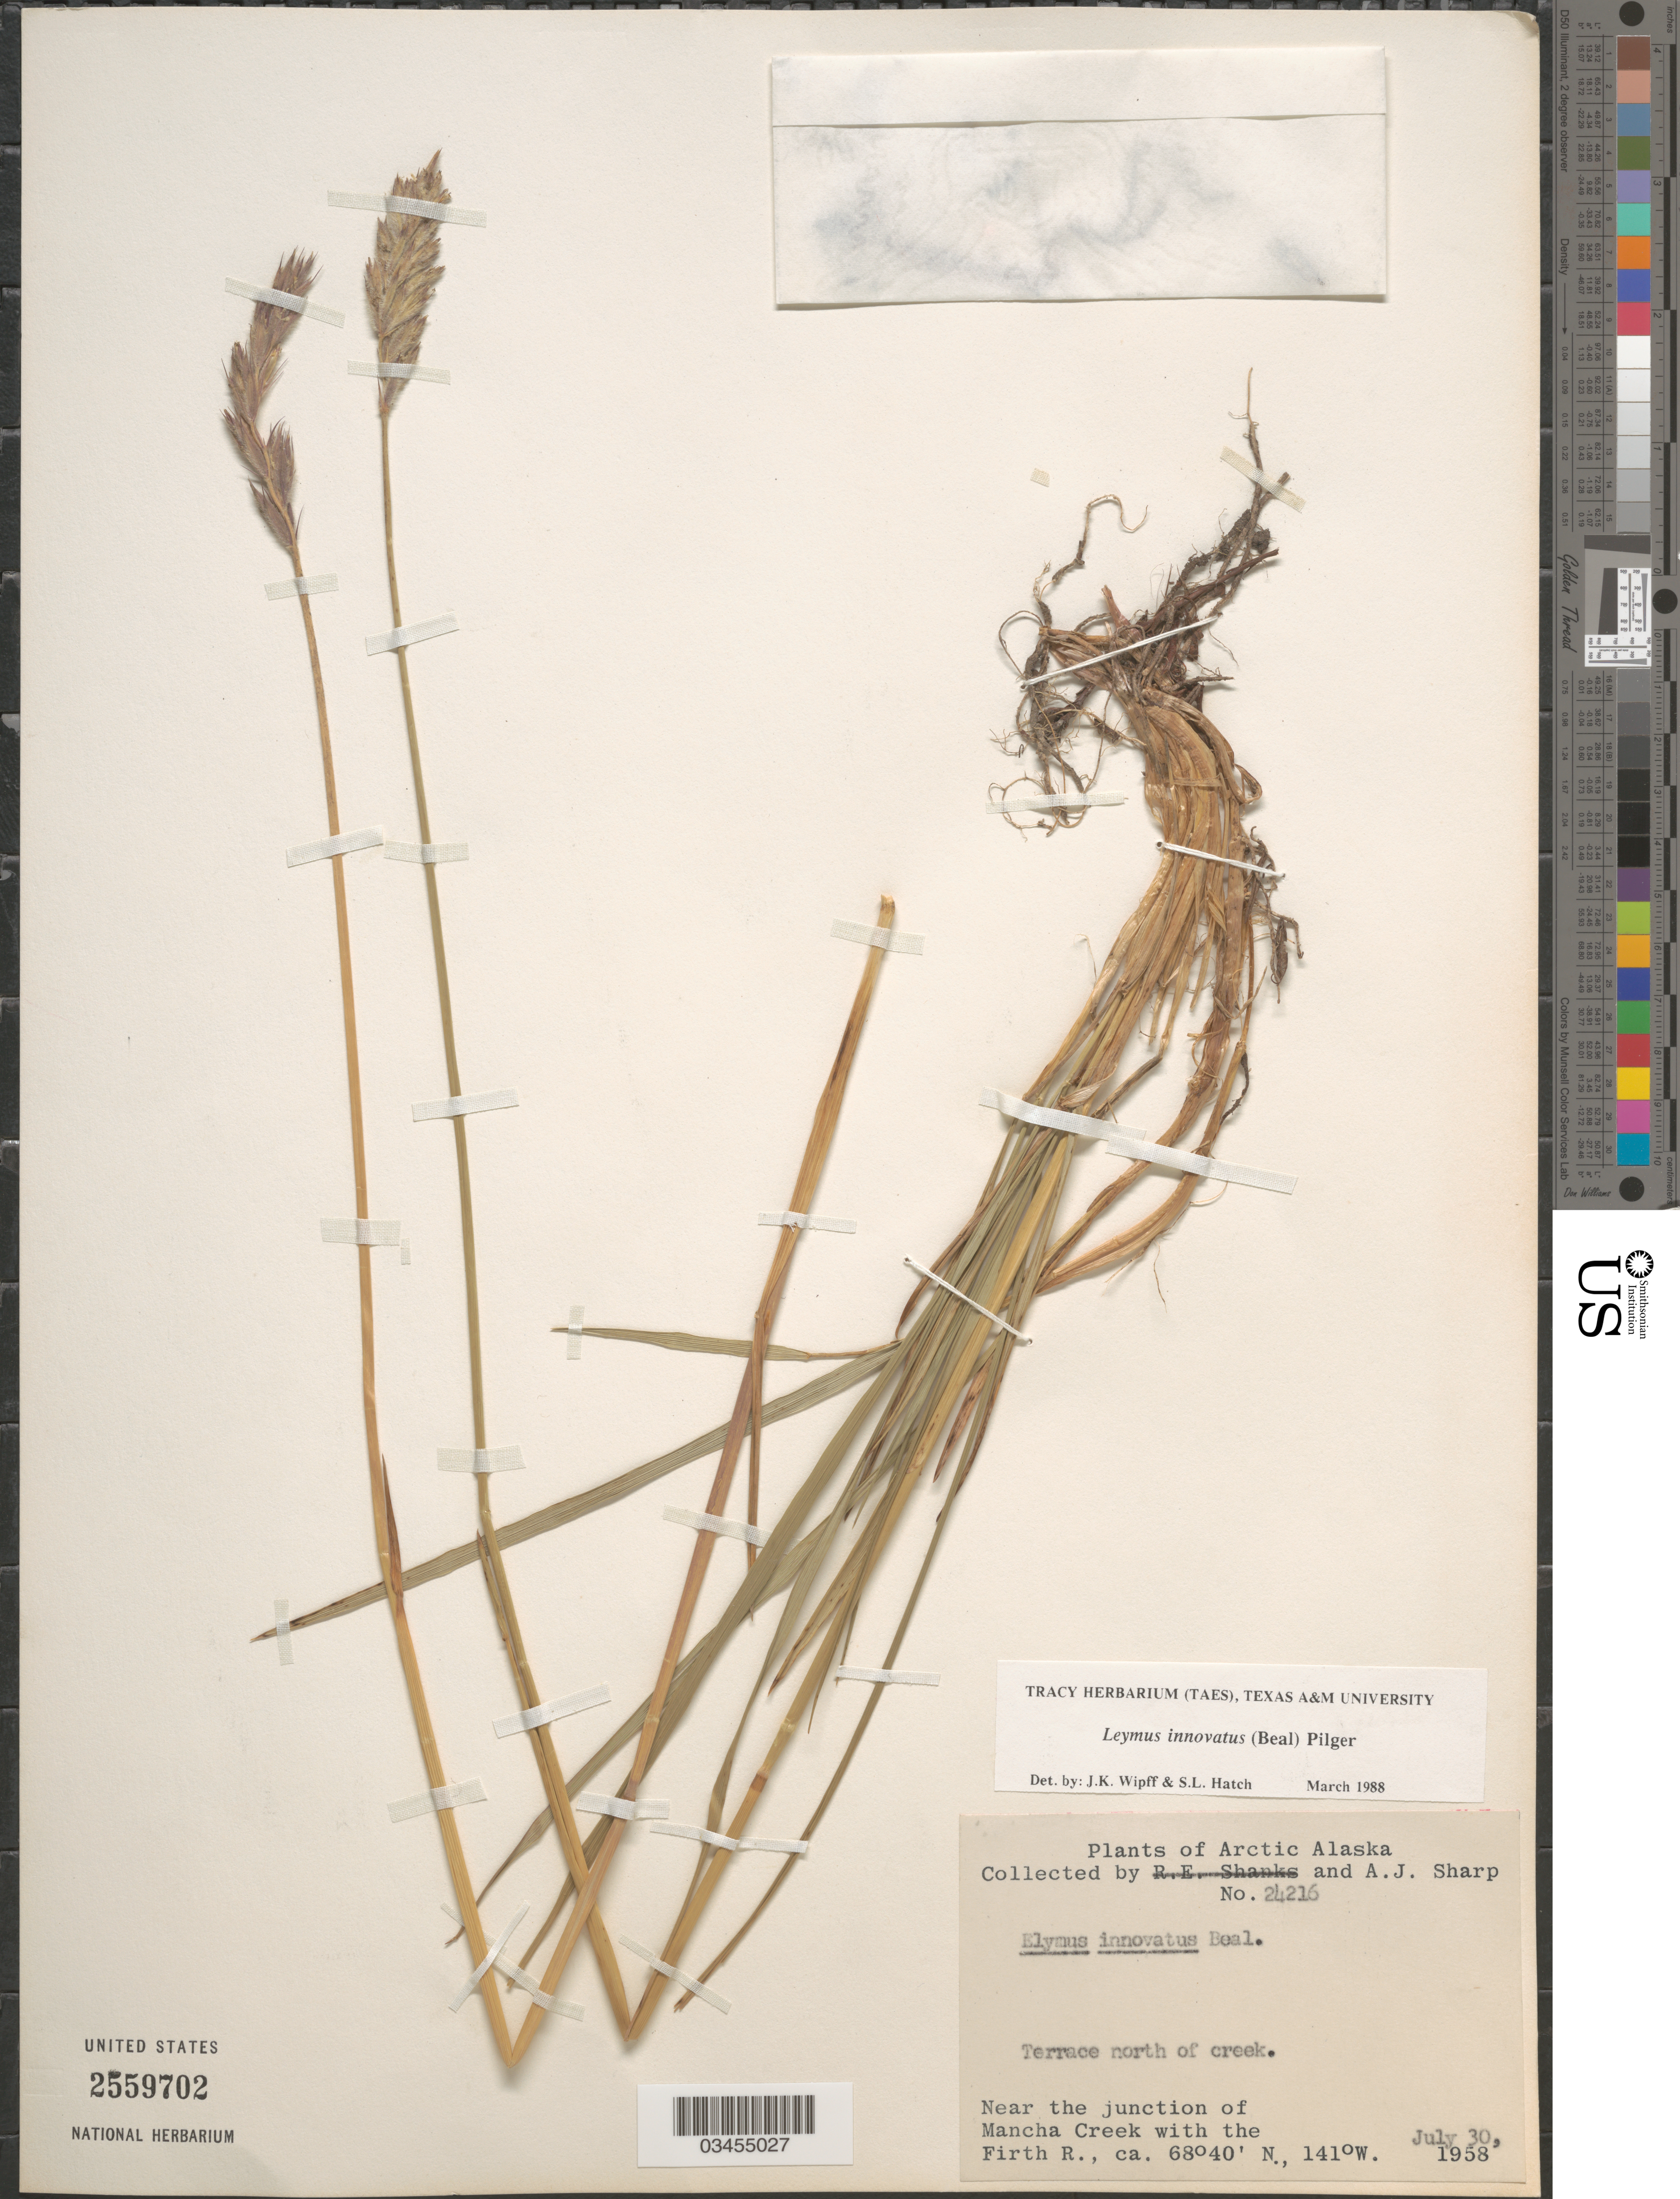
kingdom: Plantae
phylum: Tracheophyta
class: Liliopsida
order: Poales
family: Poaceae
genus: Leymus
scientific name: Leymus innovatus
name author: (W.J. Beal) Pilg.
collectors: A. J. Sharp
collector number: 24216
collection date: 1958-07-30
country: United States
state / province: Alaska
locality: Arctic Alaska. Terrace north of creek. Near the junction of Mancha Creek with the Firth R.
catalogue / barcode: US 2559702